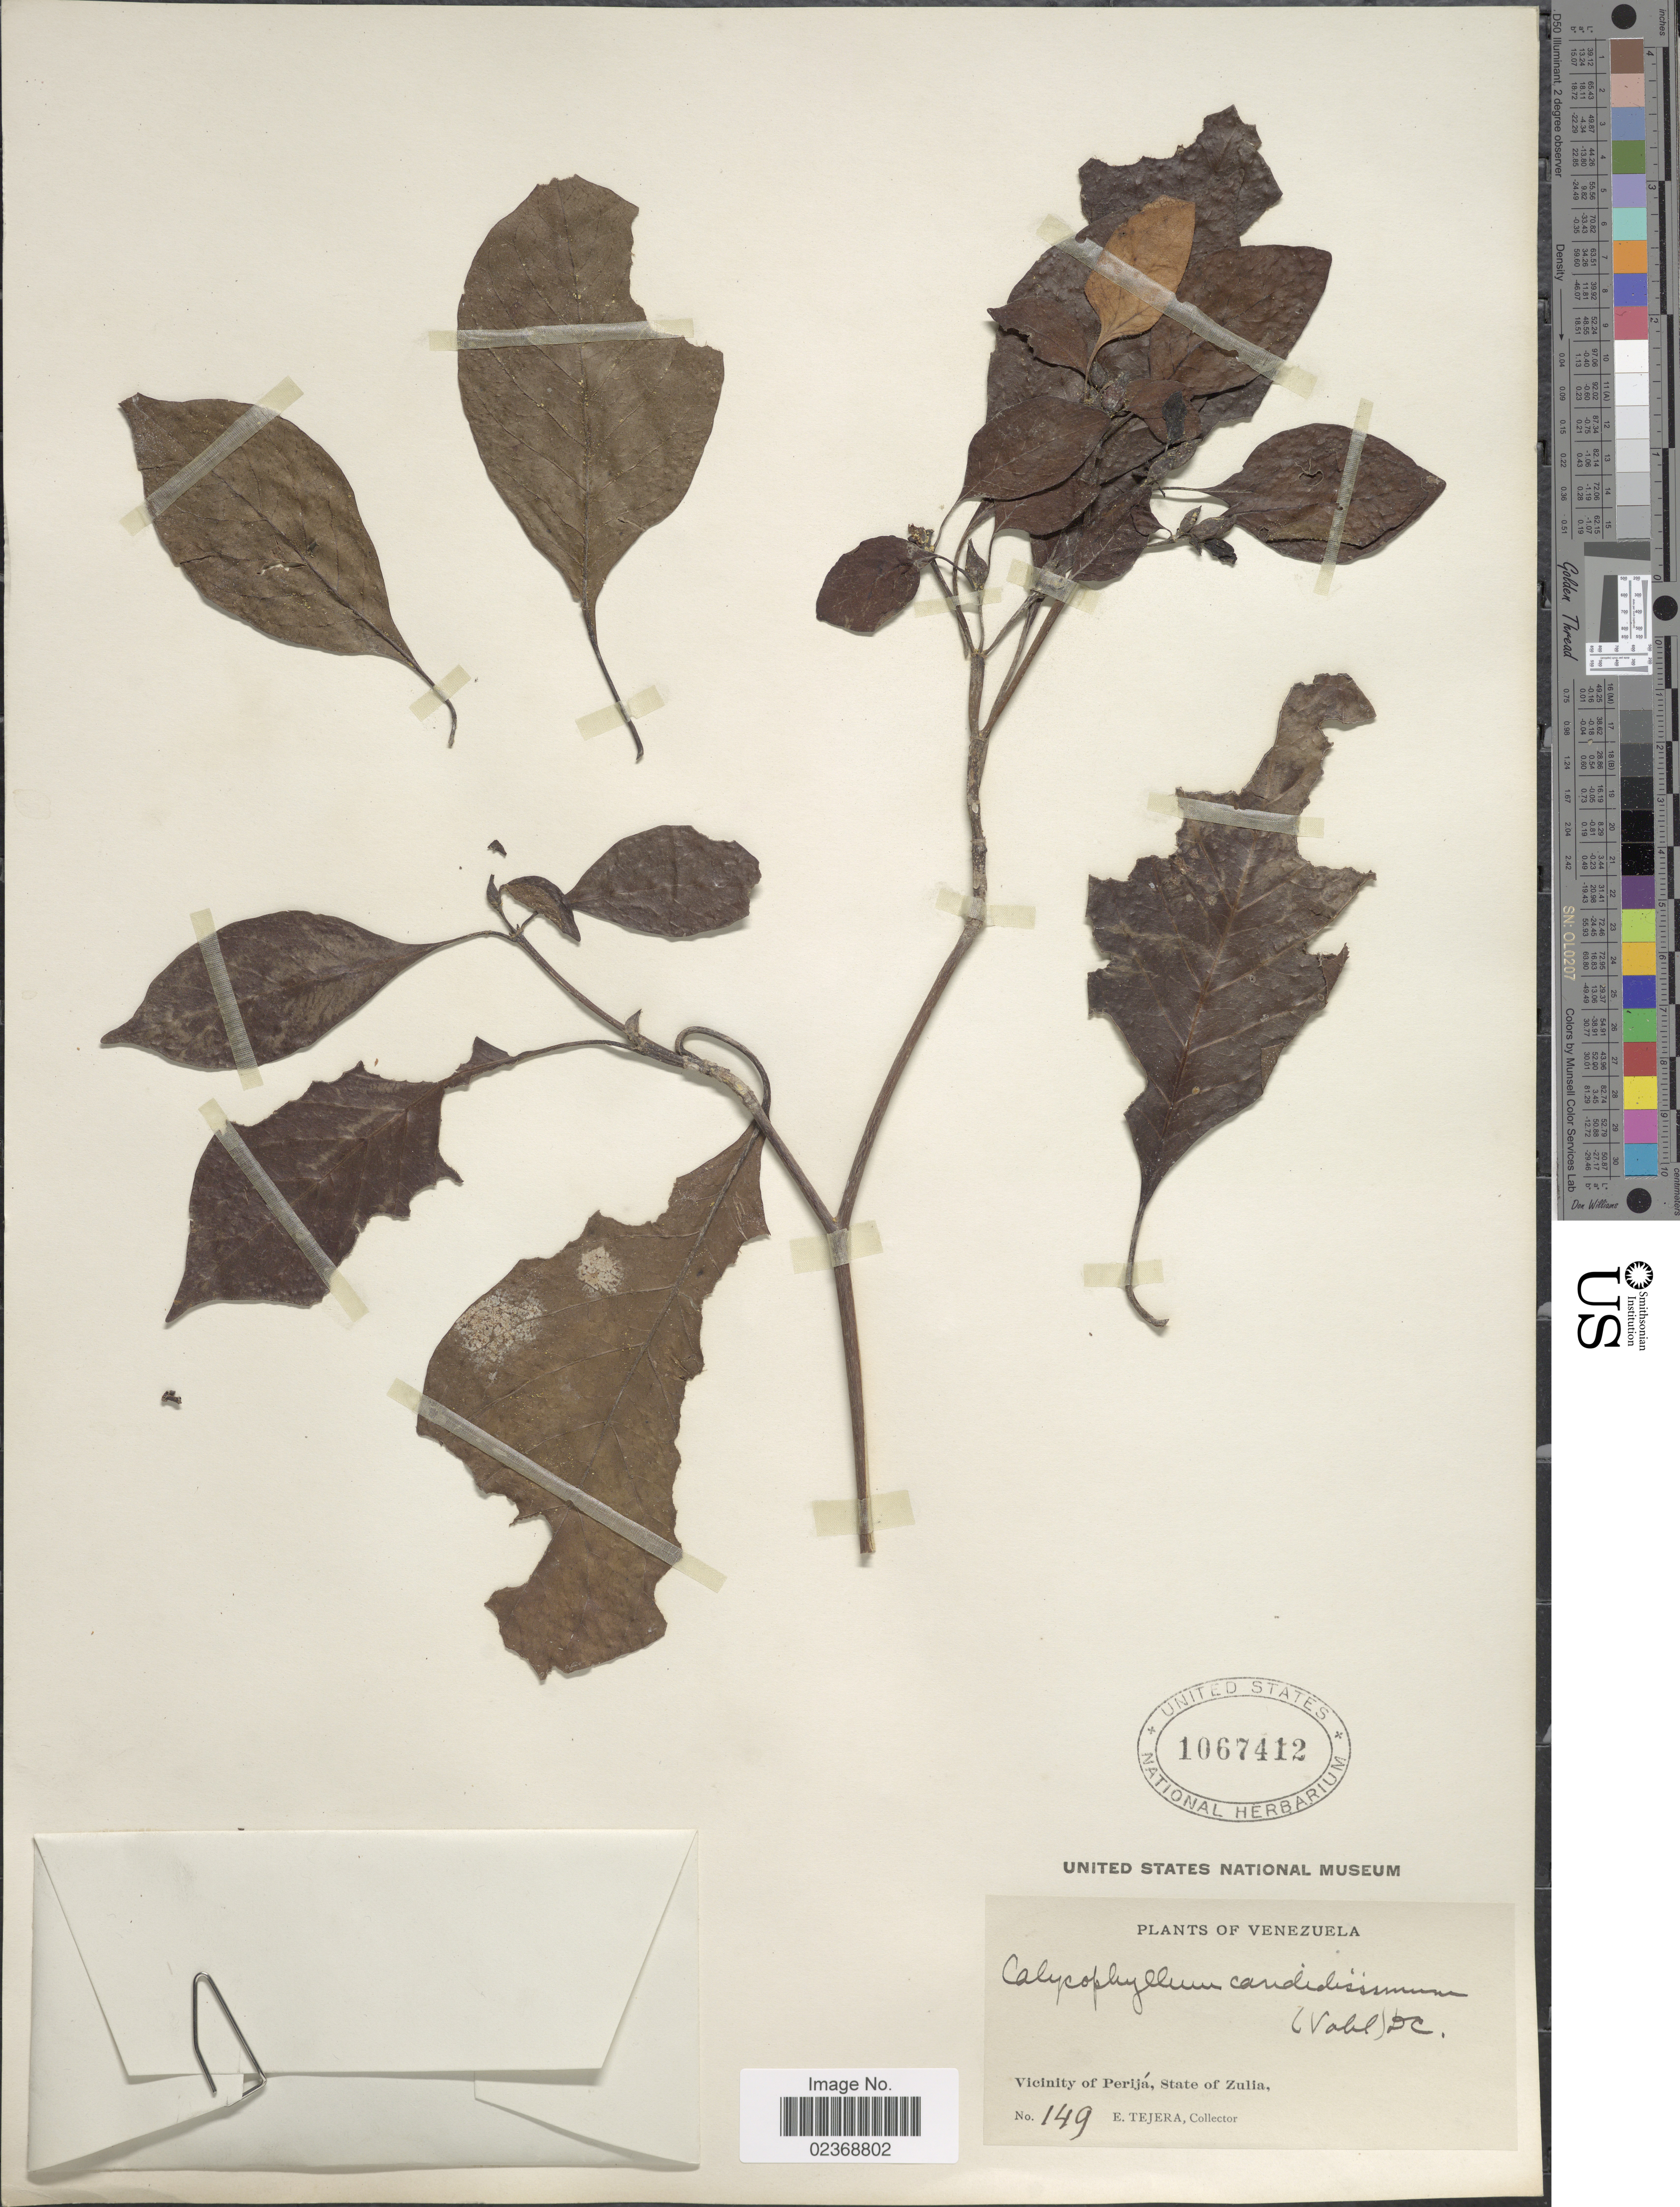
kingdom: Plantae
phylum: Tracheophyta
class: Magnoliopsida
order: Gentianales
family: Rubiaceae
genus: Calycophyllum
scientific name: Calycophyllum candidissimum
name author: (Vahl) DC.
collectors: E. Tejera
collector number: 149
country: Venezuela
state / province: Zulia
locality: Vicinity of Perija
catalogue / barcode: US 1067412